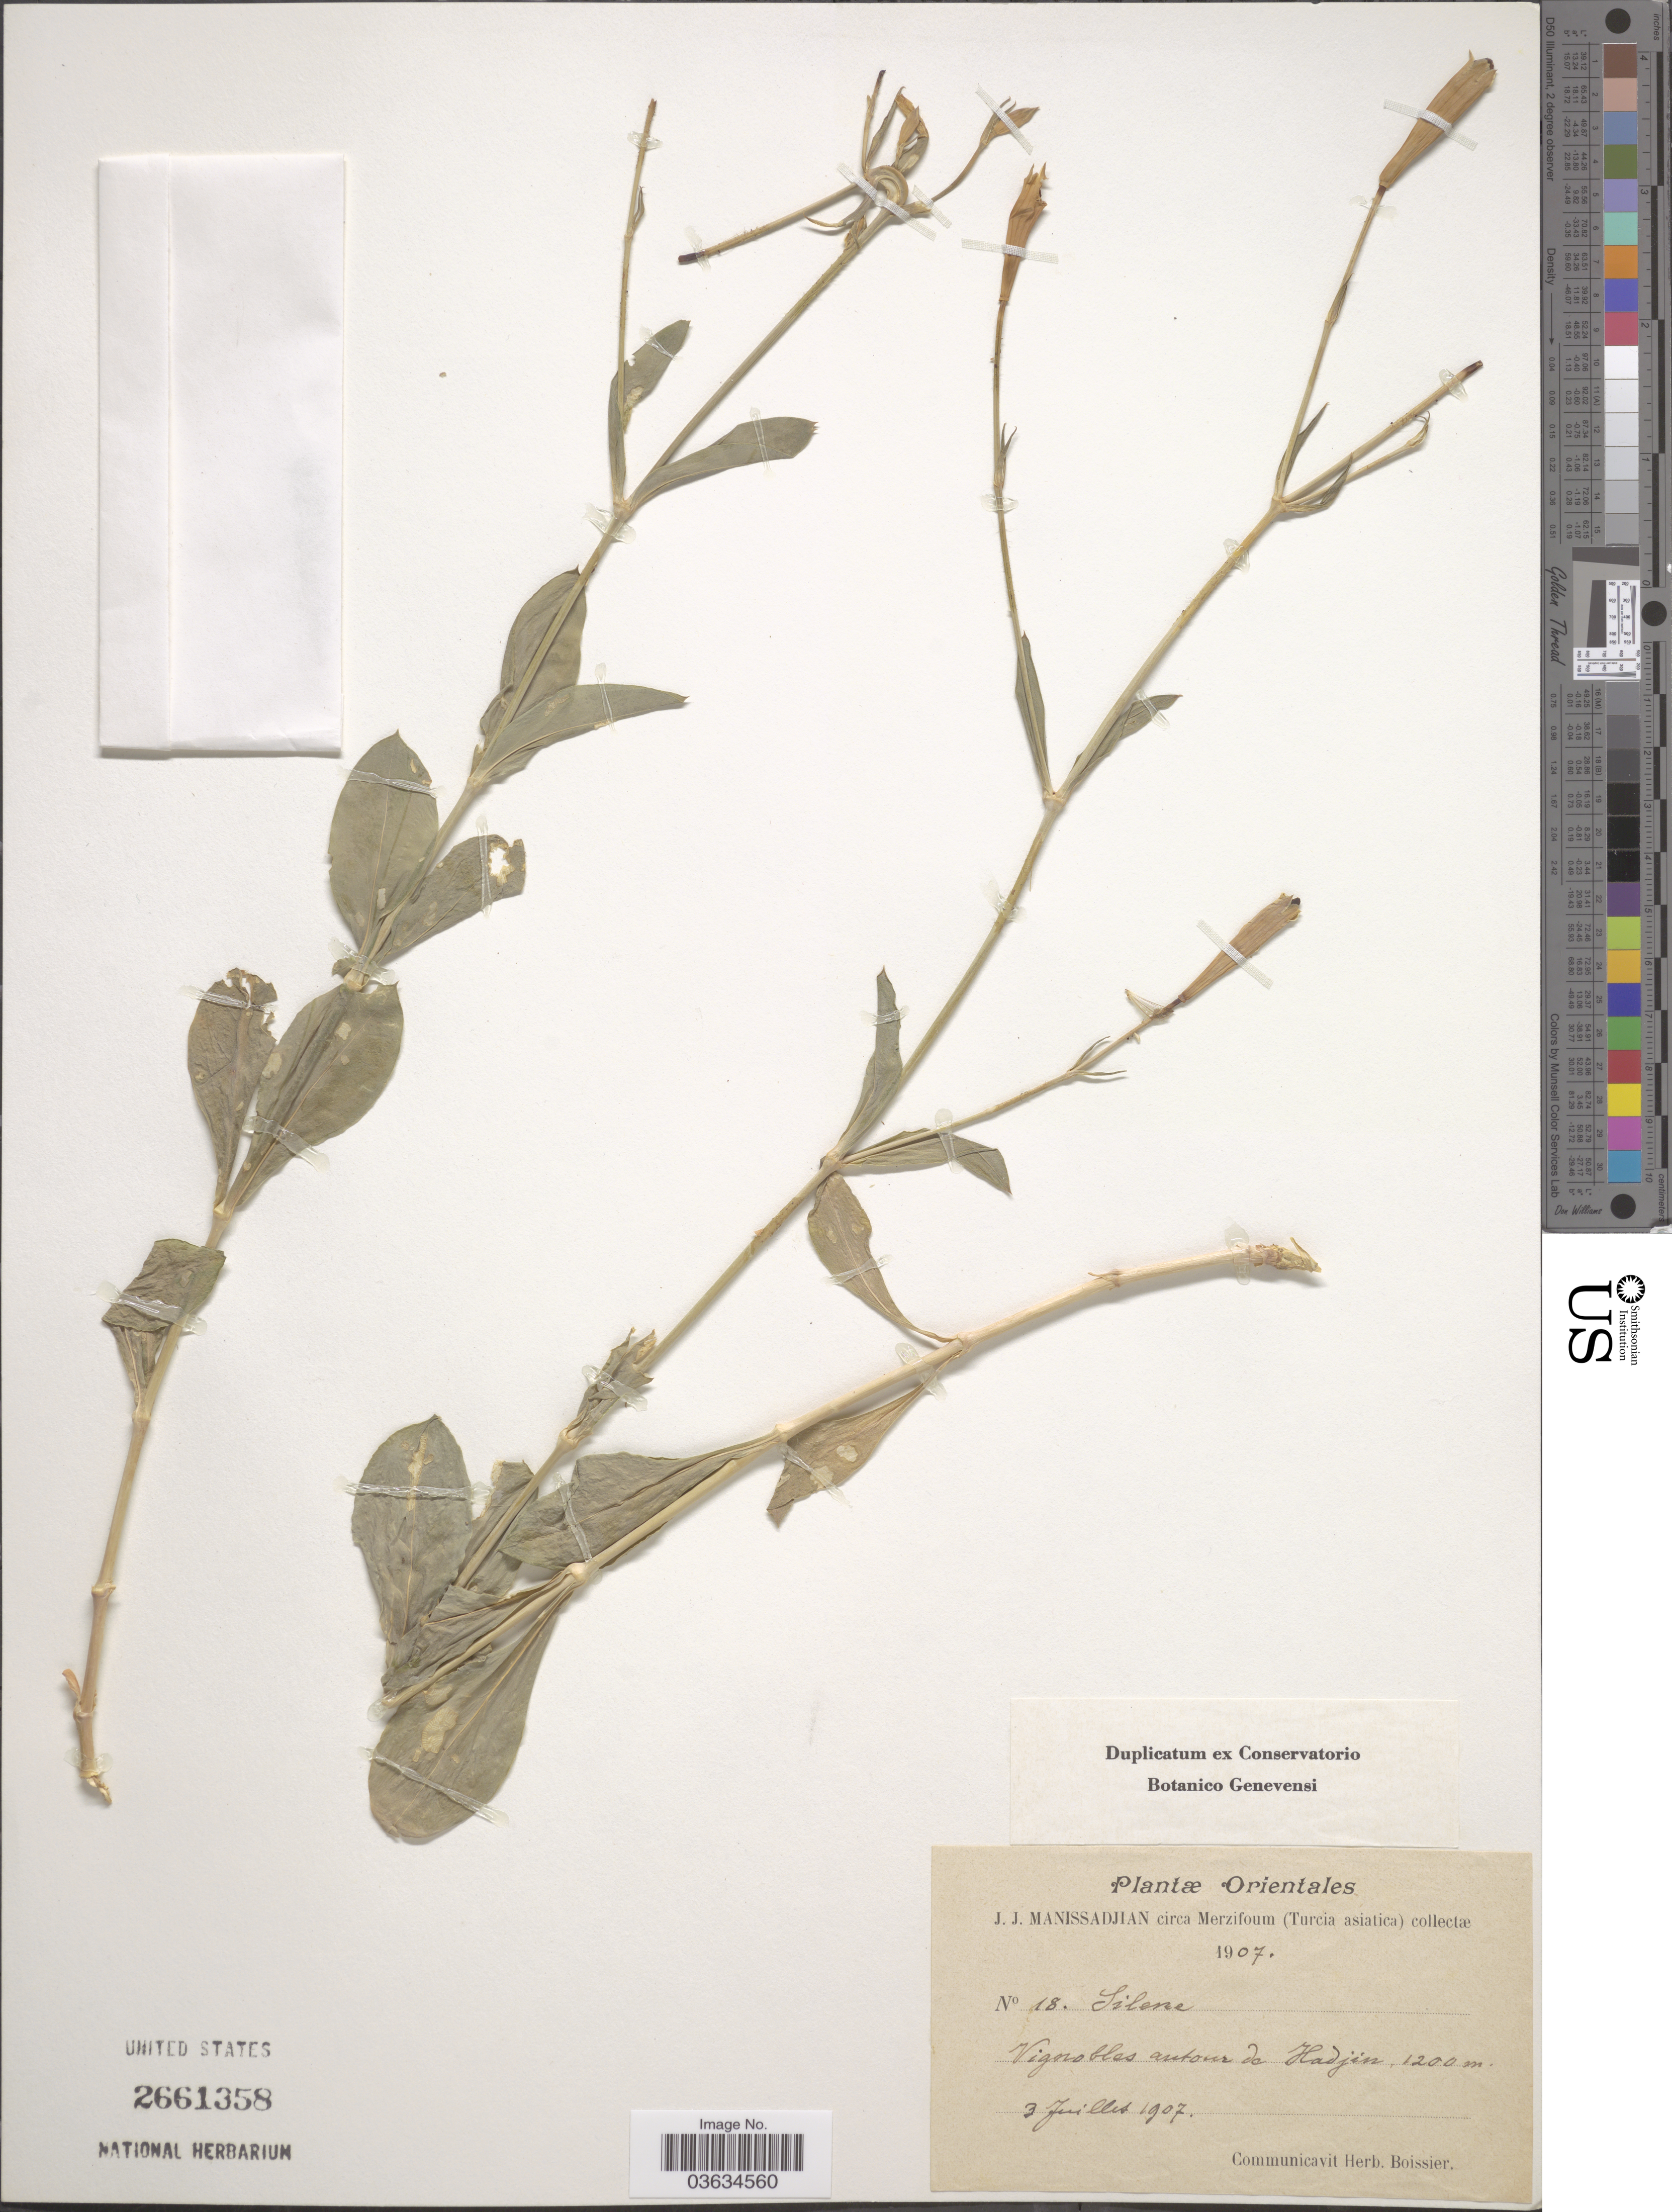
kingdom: Plantae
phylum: Tracheophyta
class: Magnoliopsida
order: Caryophyllales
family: Caryophyllaceae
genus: Silene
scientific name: Silene sp.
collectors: J. Manissadjian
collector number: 18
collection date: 1907-07-03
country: Turkey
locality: Orientales. Merzifoum (Turcia asiatica). Vignobles autour de Hadjin.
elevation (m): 1200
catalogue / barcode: US 2661358